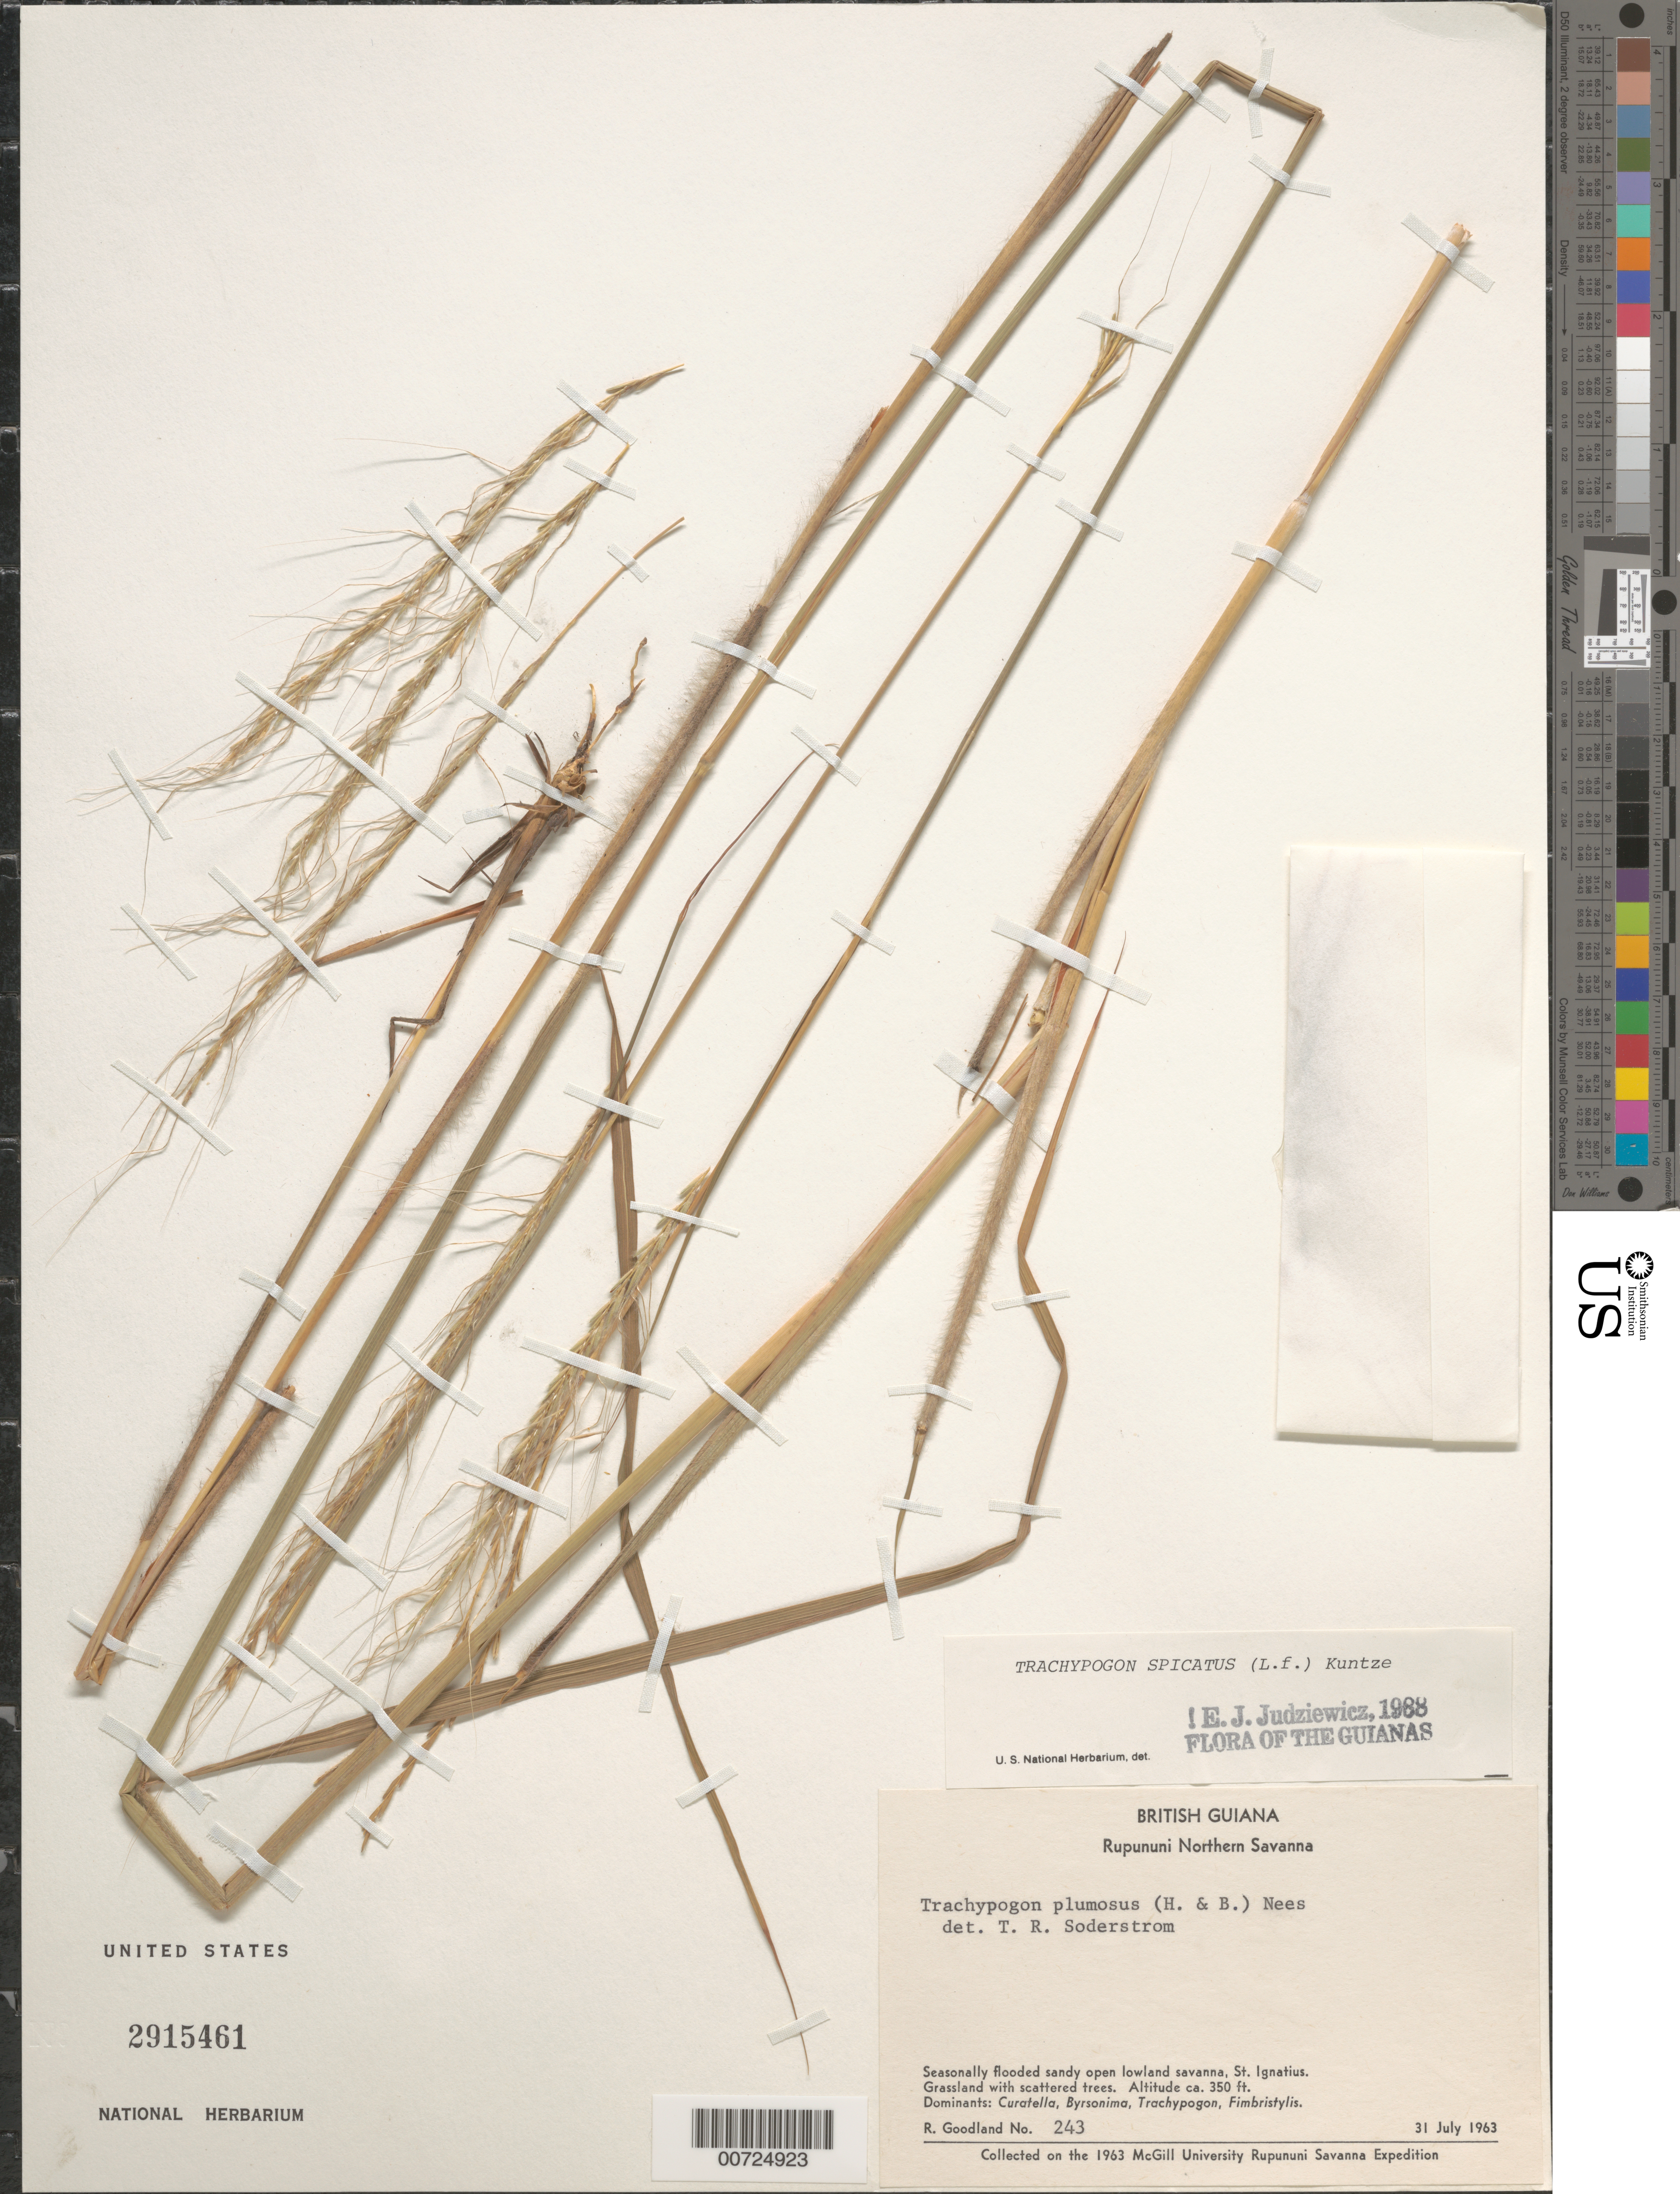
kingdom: Plantae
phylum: Tracheophyta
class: Liliopsida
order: Poales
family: Poaceae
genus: Trachypogon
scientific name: Trachypogon spicatus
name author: (L. f.) Kuntze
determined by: Judziewicz, E. J.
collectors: R. Goodland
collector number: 243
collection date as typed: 31-Jul-63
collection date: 1963-07-31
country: Guyana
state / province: U. Takutu-U. Essequibo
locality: Rupununi Northern Savanna, St. Ignatius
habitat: Seasonally flooded sandy open lowland savanna; Grassland with scattered trees. Dominants: Curatella, Byrsonima, Trachypogon, Fimbristylis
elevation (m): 107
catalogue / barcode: US 2915461